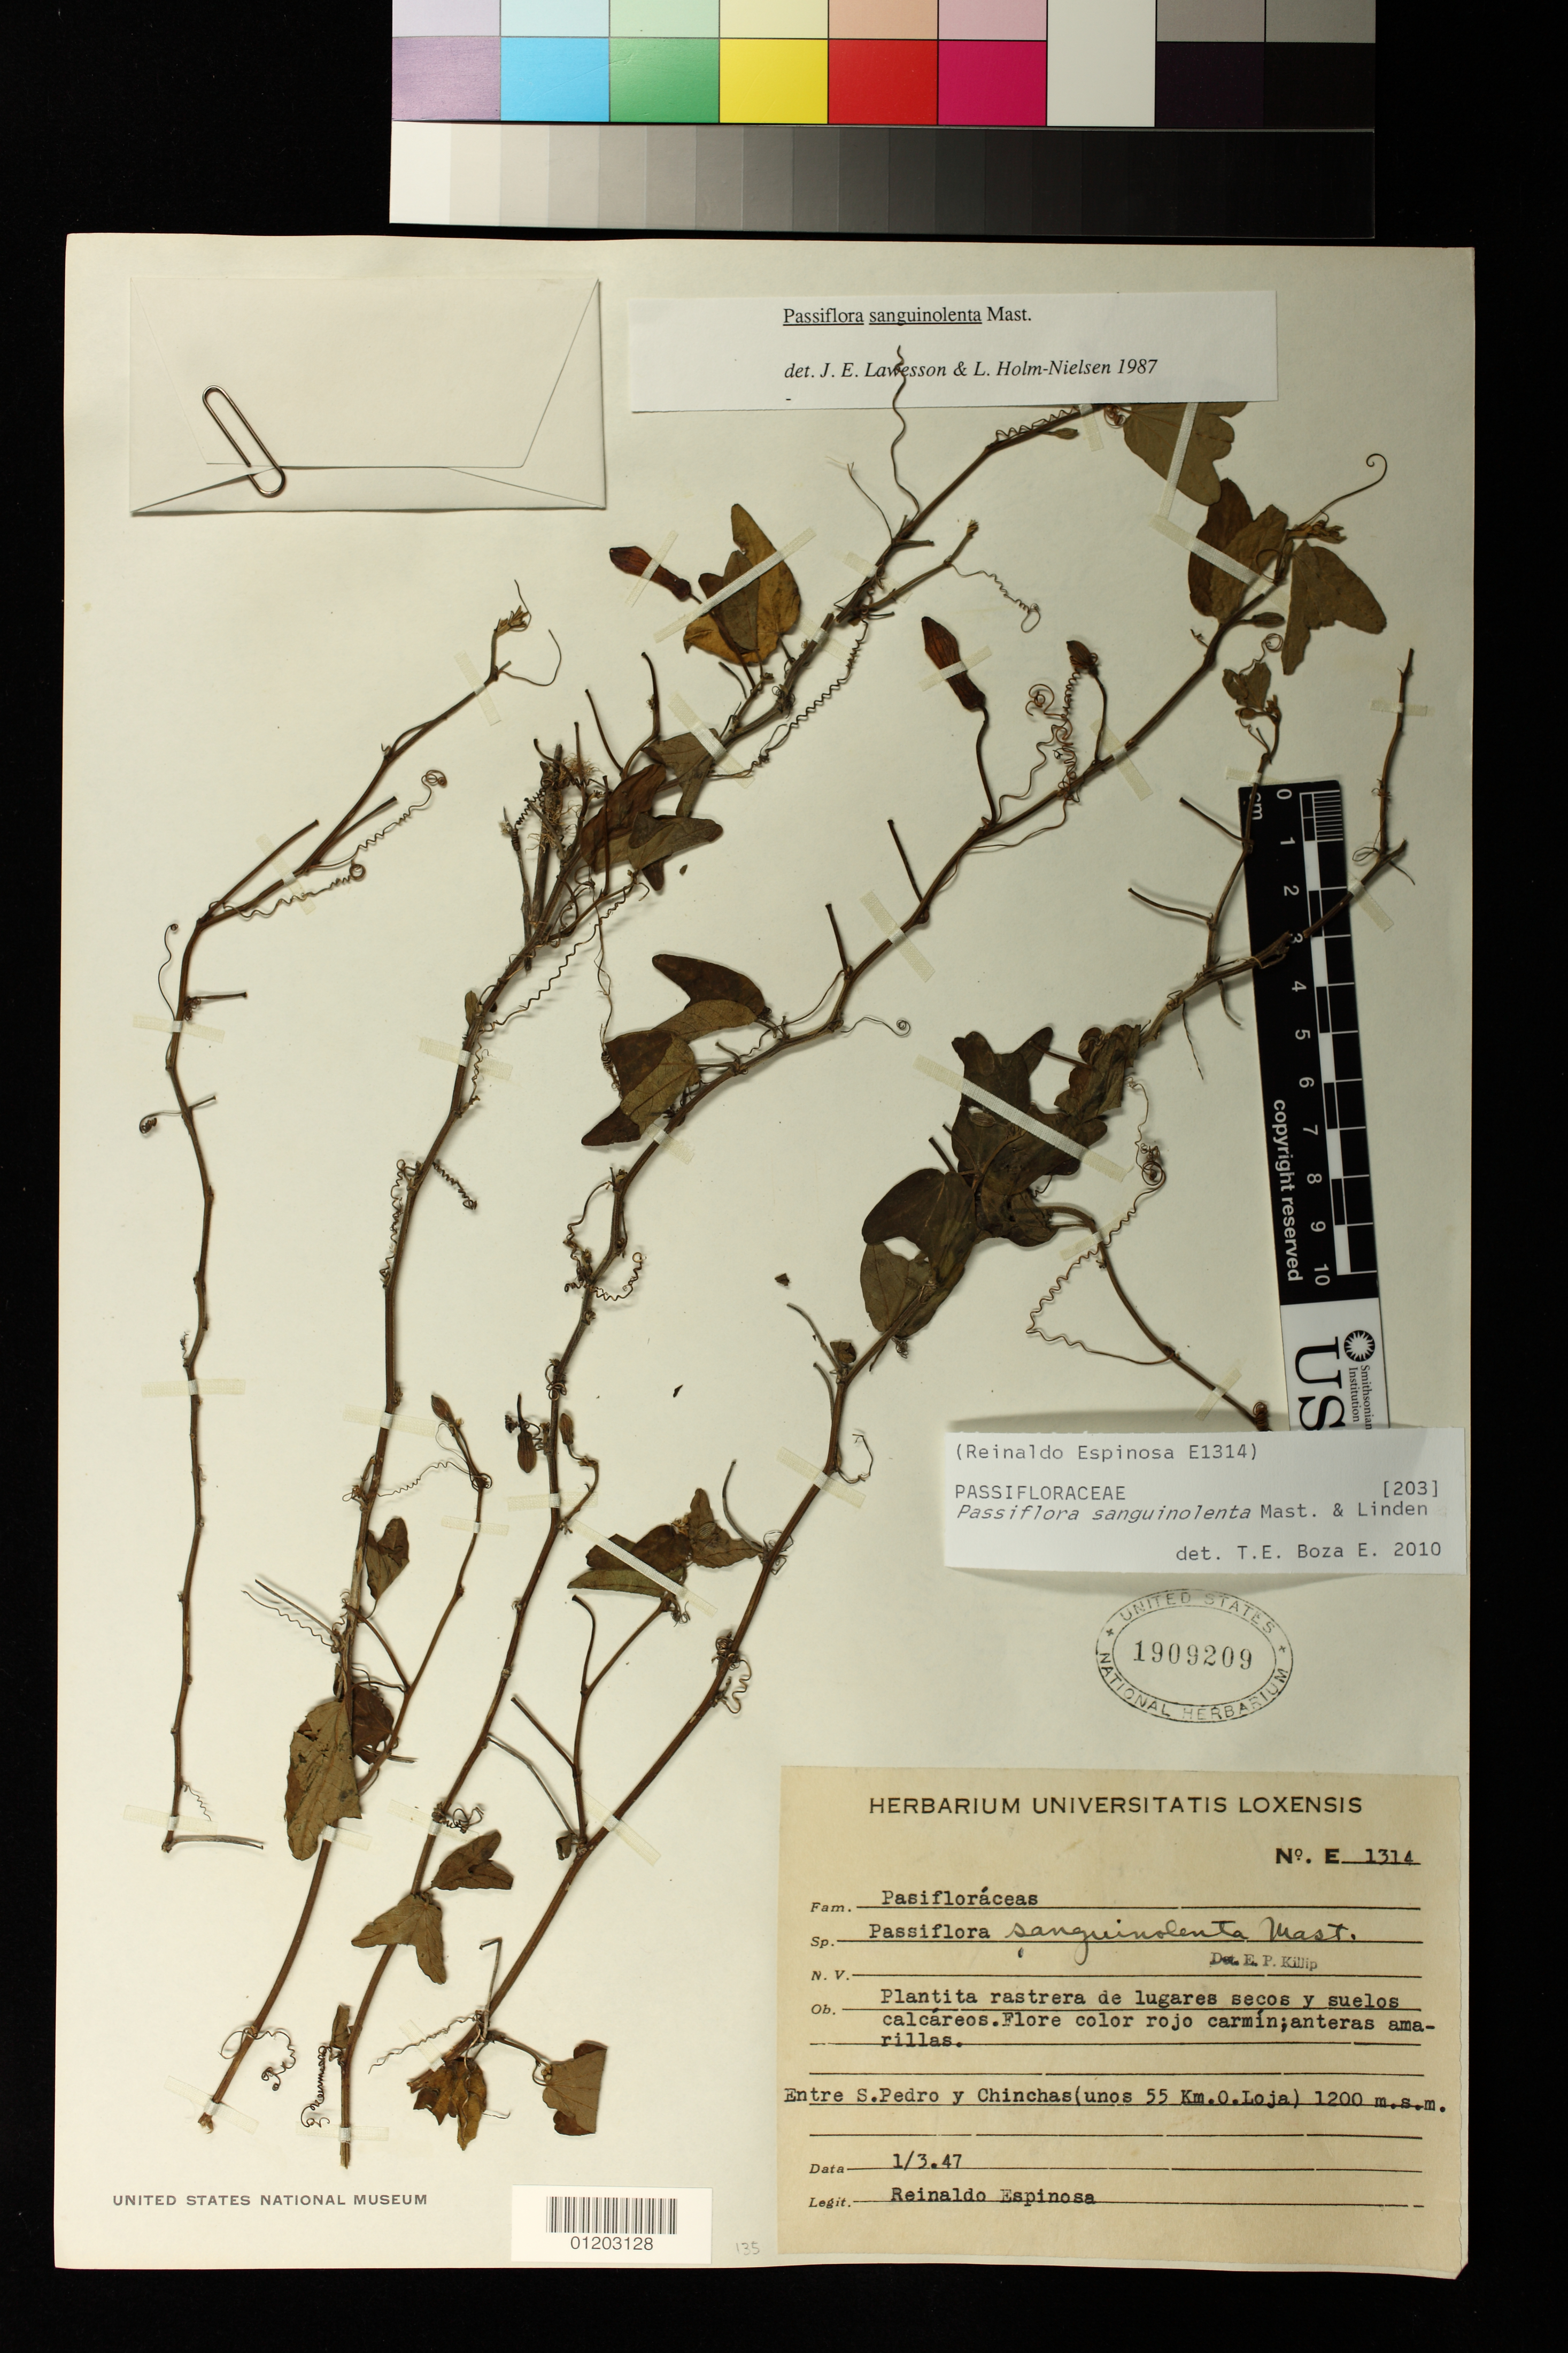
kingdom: Plantae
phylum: Tracheophyta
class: Magnoliopsida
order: Malpighiales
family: Passifloraceae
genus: Passiflora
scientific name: Passiflora sanguinolenta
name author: Mast. & Linden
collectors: R. Espinosa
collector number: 1314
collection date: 1947-01-03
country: Ecuador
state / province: Loja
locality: Entre S. Pedro y Chinchas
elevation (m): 1200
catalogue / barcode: US 1909209